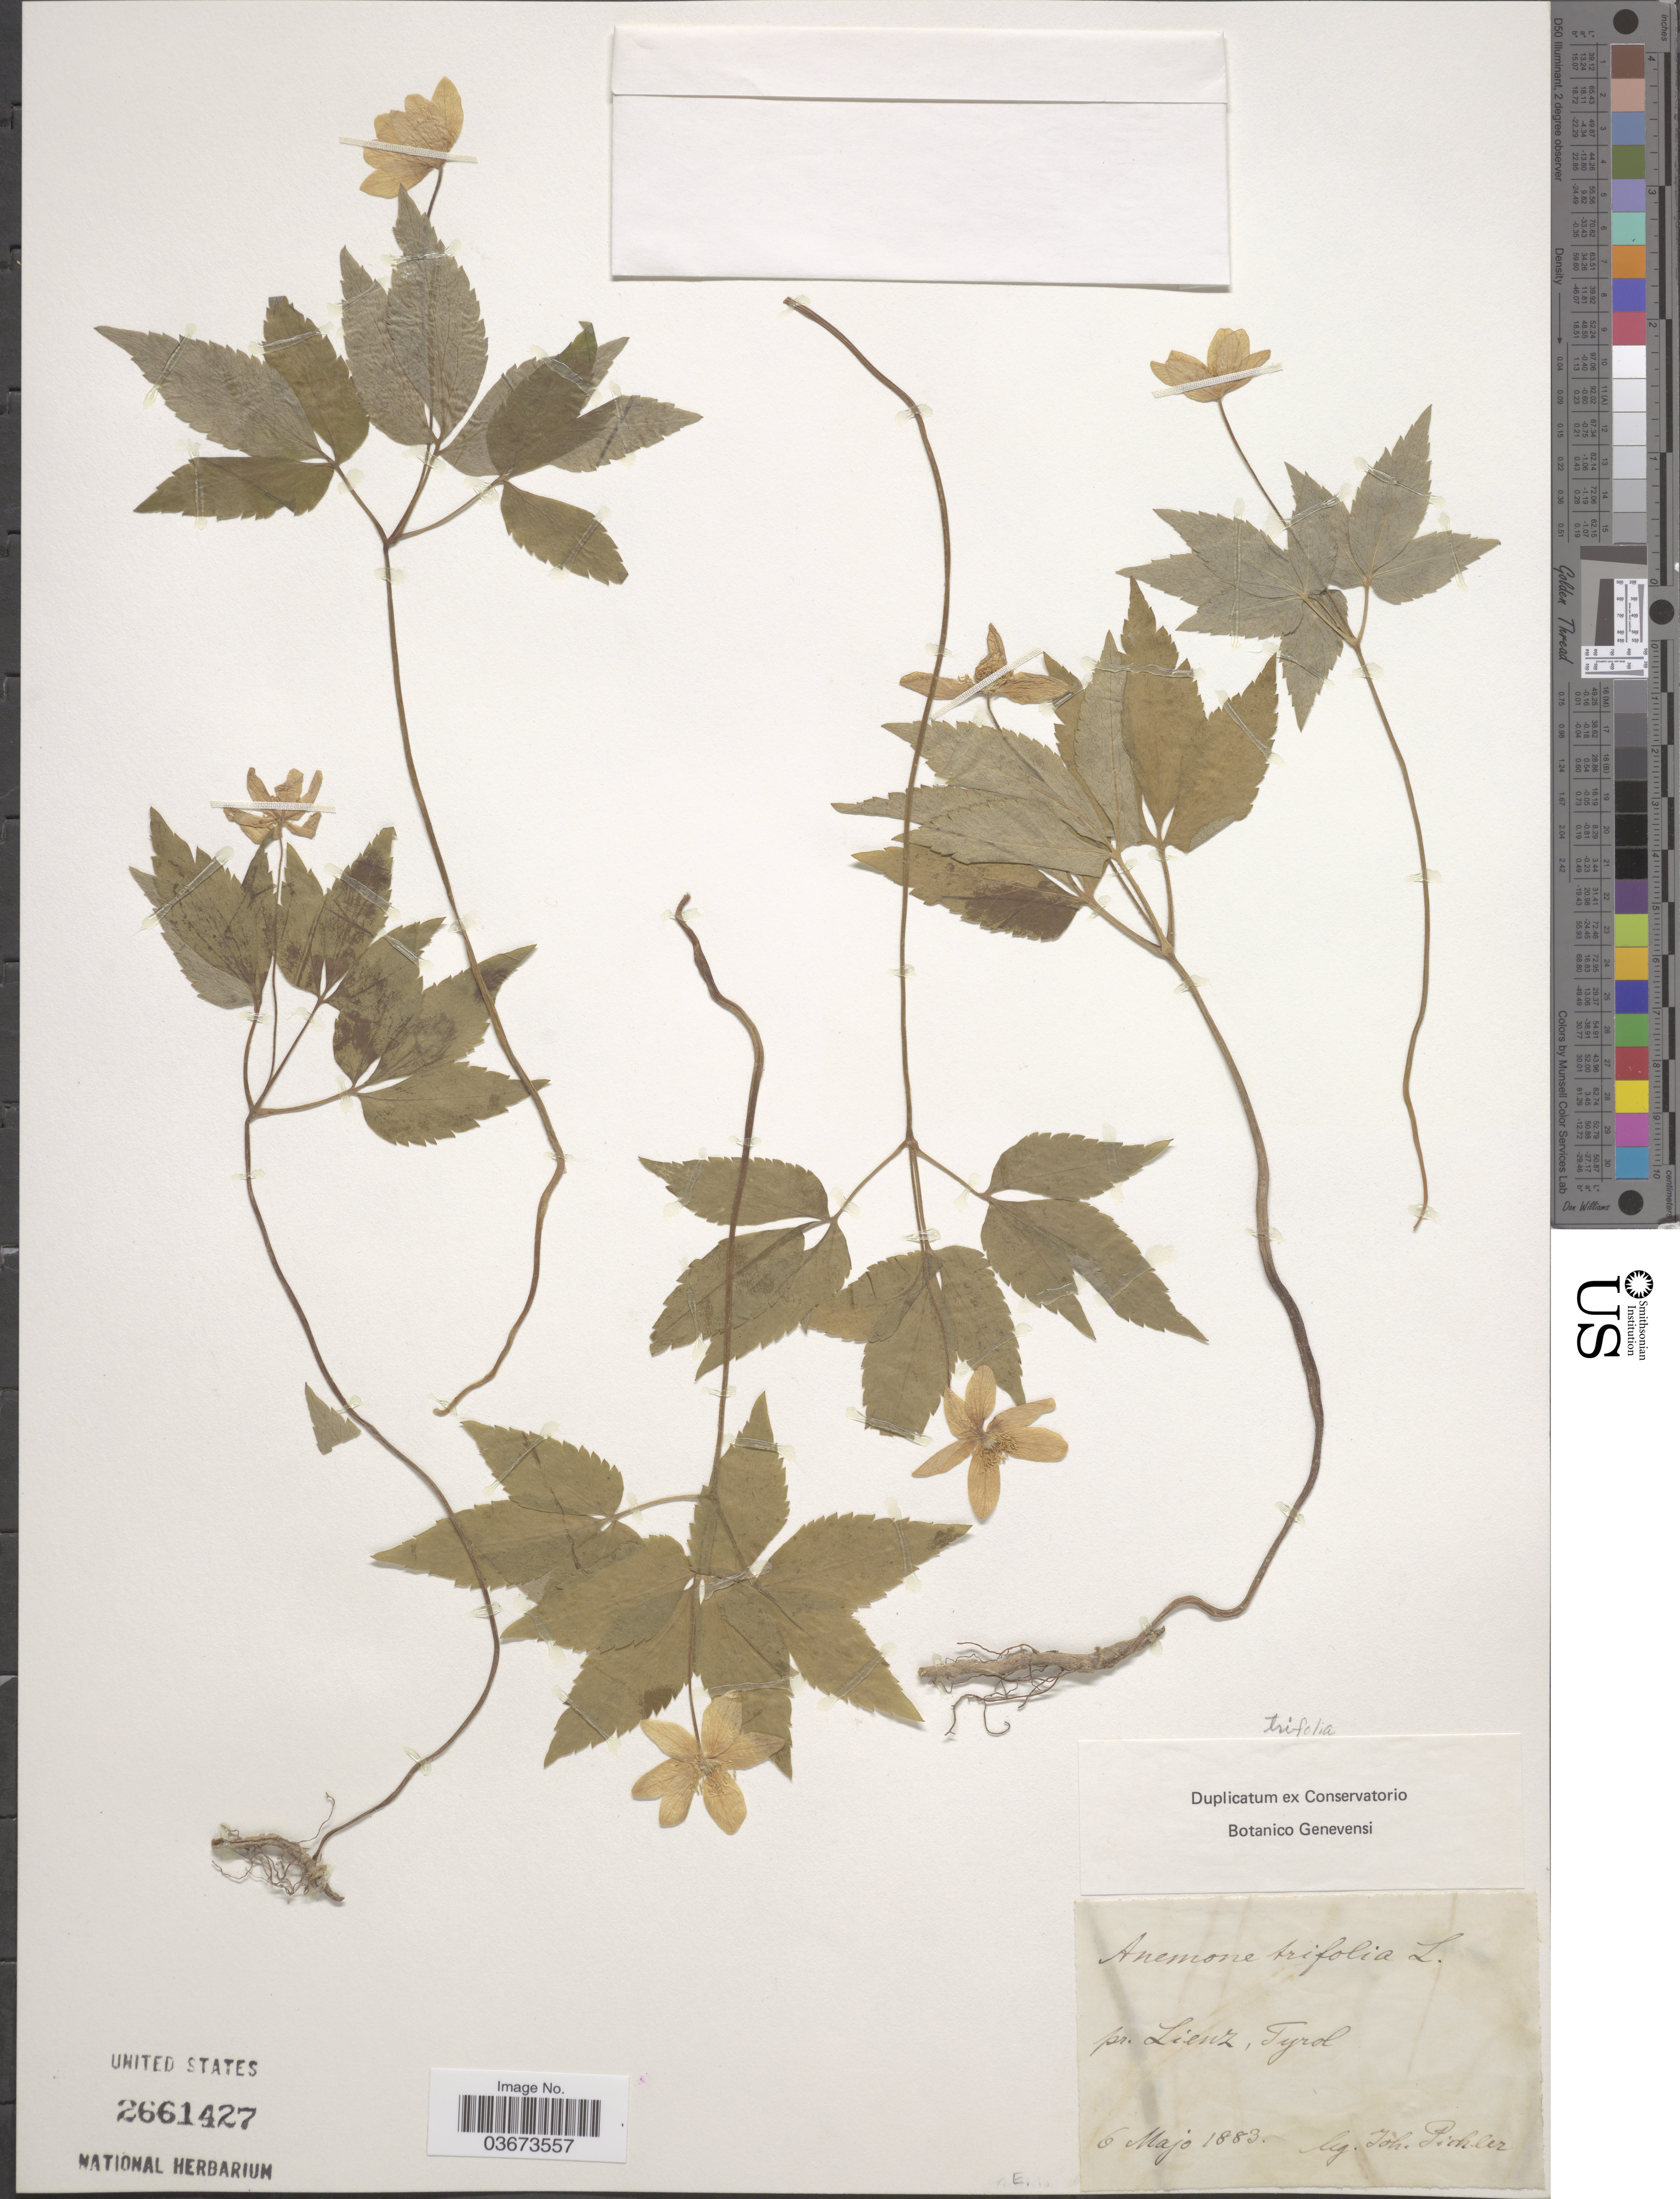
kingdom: Plantae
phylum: Tracheophyta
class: Magnoliopsida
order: Ranunculales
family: Ranunculaceae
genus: Anemone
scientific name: Anemone trifolia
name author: L.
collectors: J. Pichler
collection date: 1883-05-06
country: Austria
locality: Pr. Lienz, Tyrol.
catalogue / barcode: US 2661427